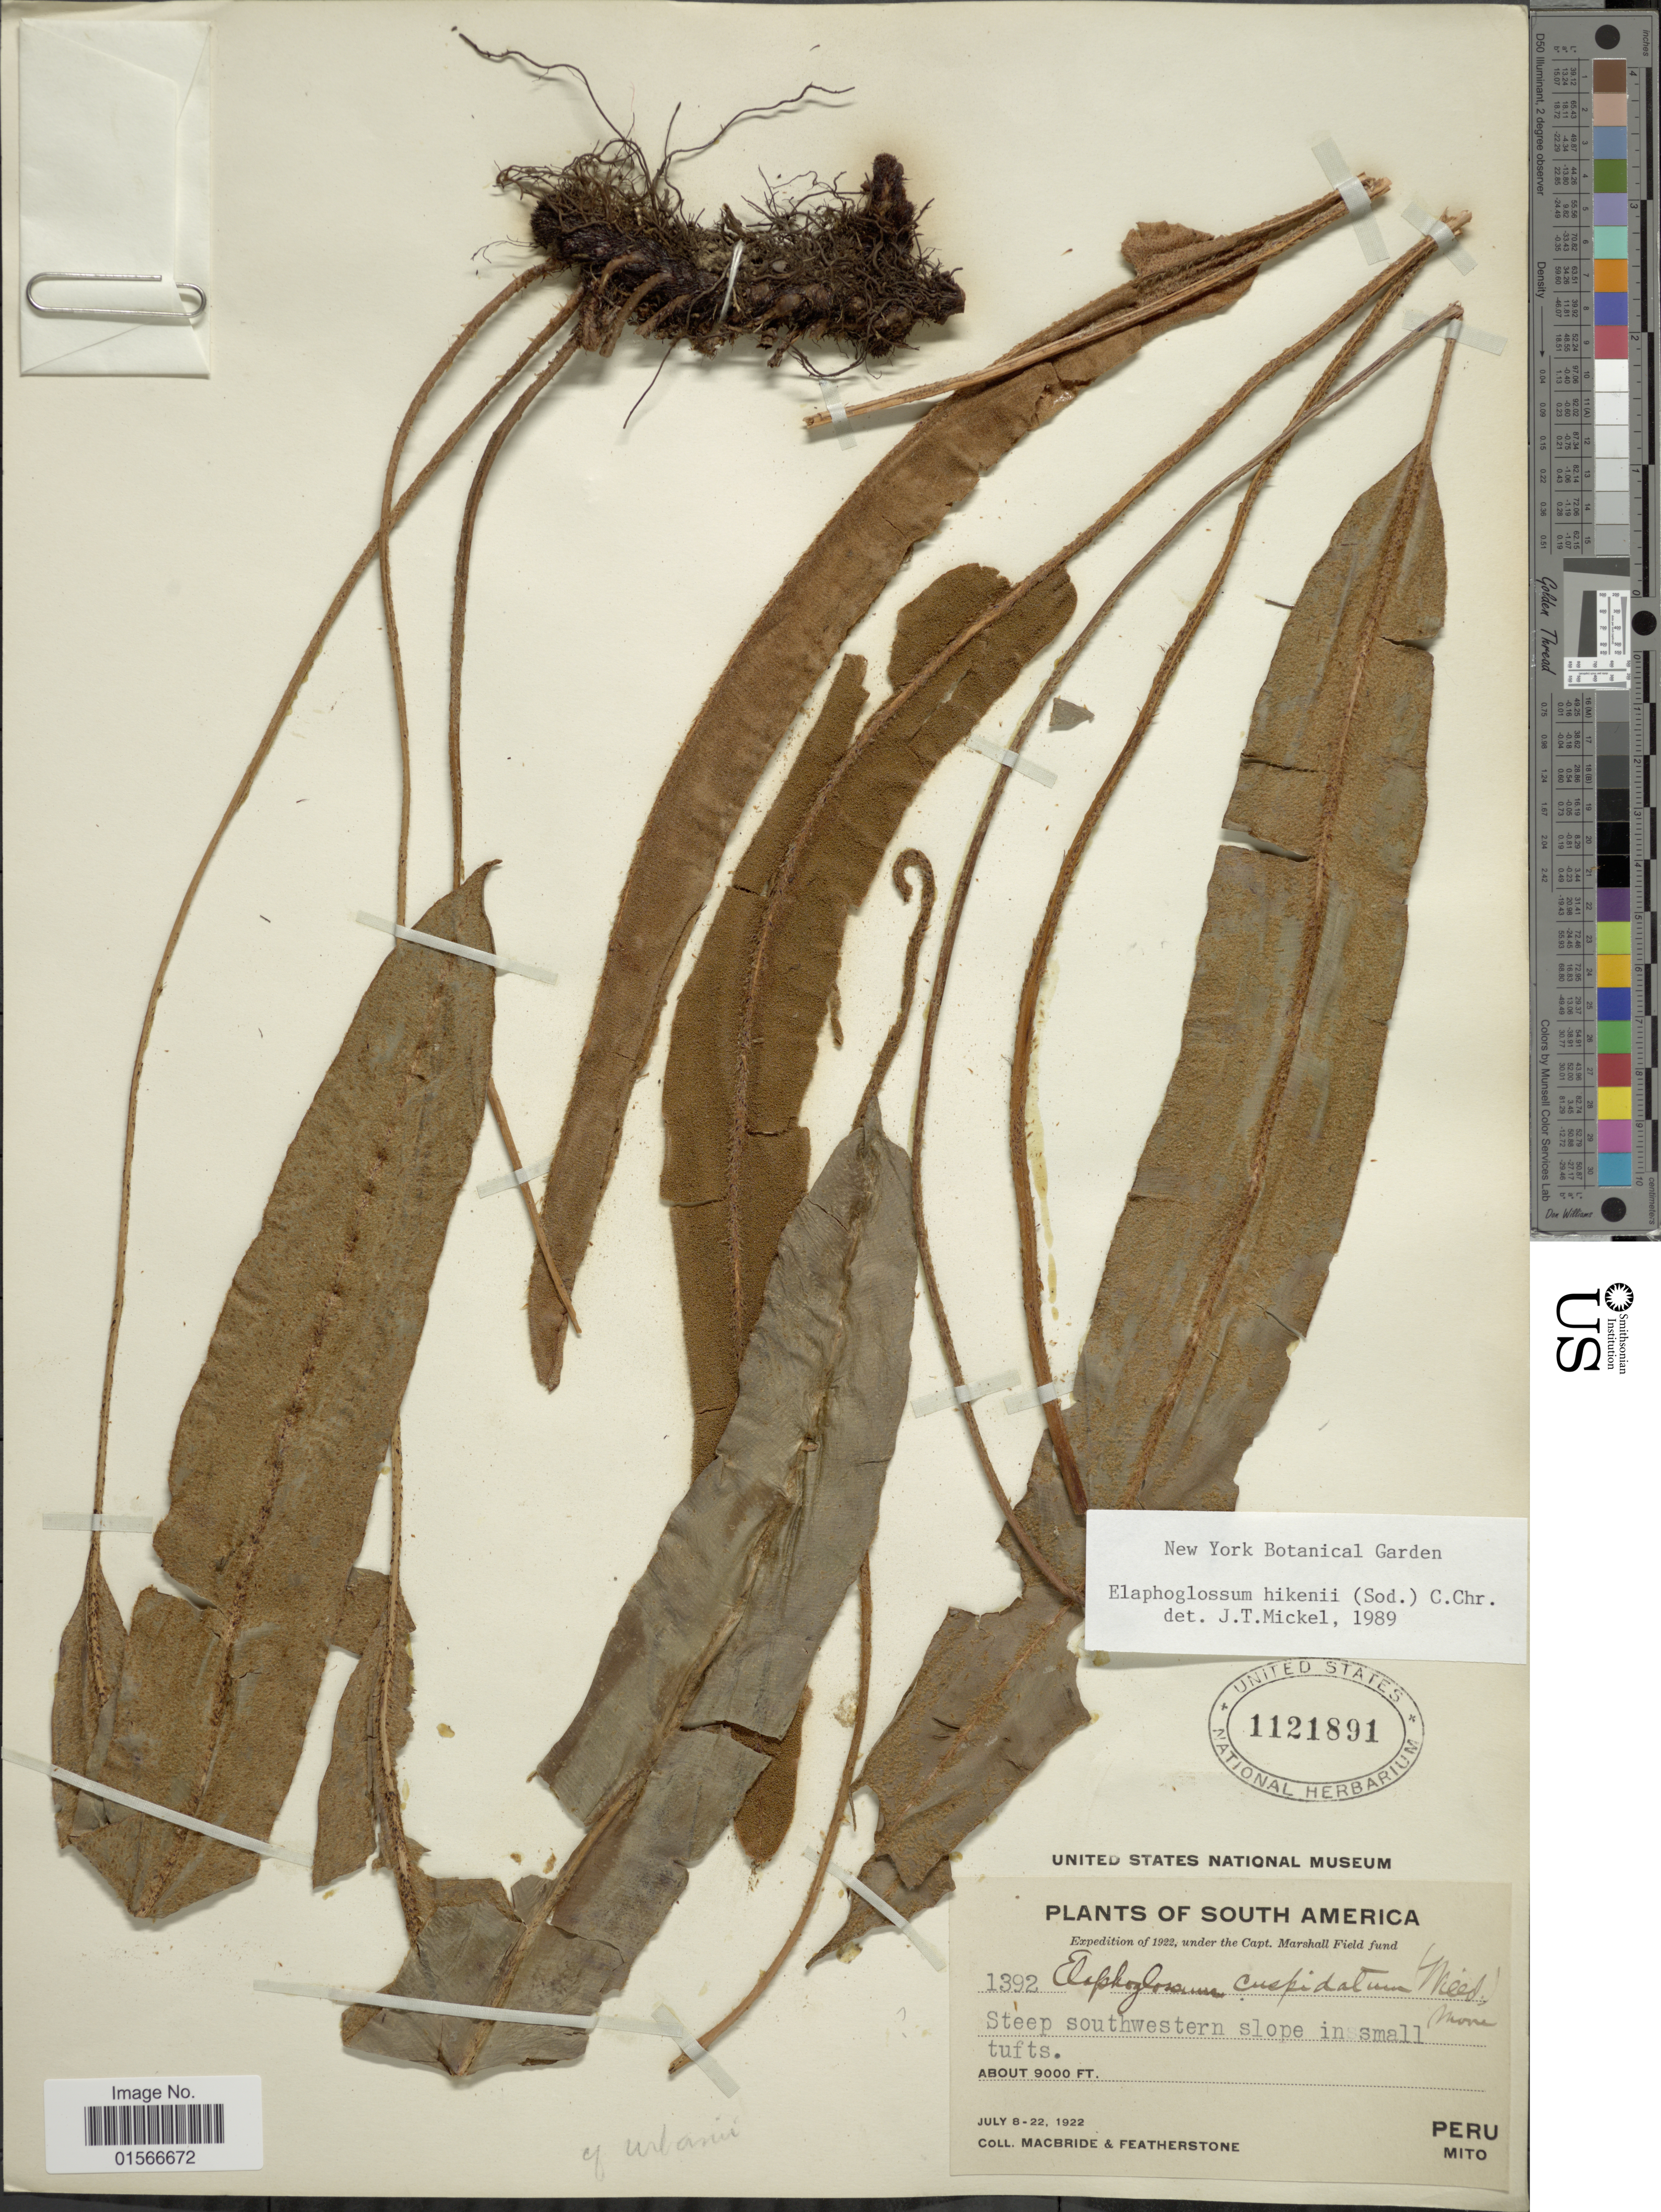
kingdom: Plantae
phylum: Tracheophyta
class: Polypodiopsida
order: Polypodiales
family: Dryopteridaceae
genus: Elaphoglossum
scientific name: Elaphoglossum hickenii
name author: (Sodiro) C. Chr.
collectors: Macbride, -- & -. Featherstone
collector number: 1392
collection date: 1922-07-08/1922-08-22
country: Peru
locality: Steep southwestern slope in small tufts, Mito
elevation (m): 2743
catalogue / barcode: US 1121891